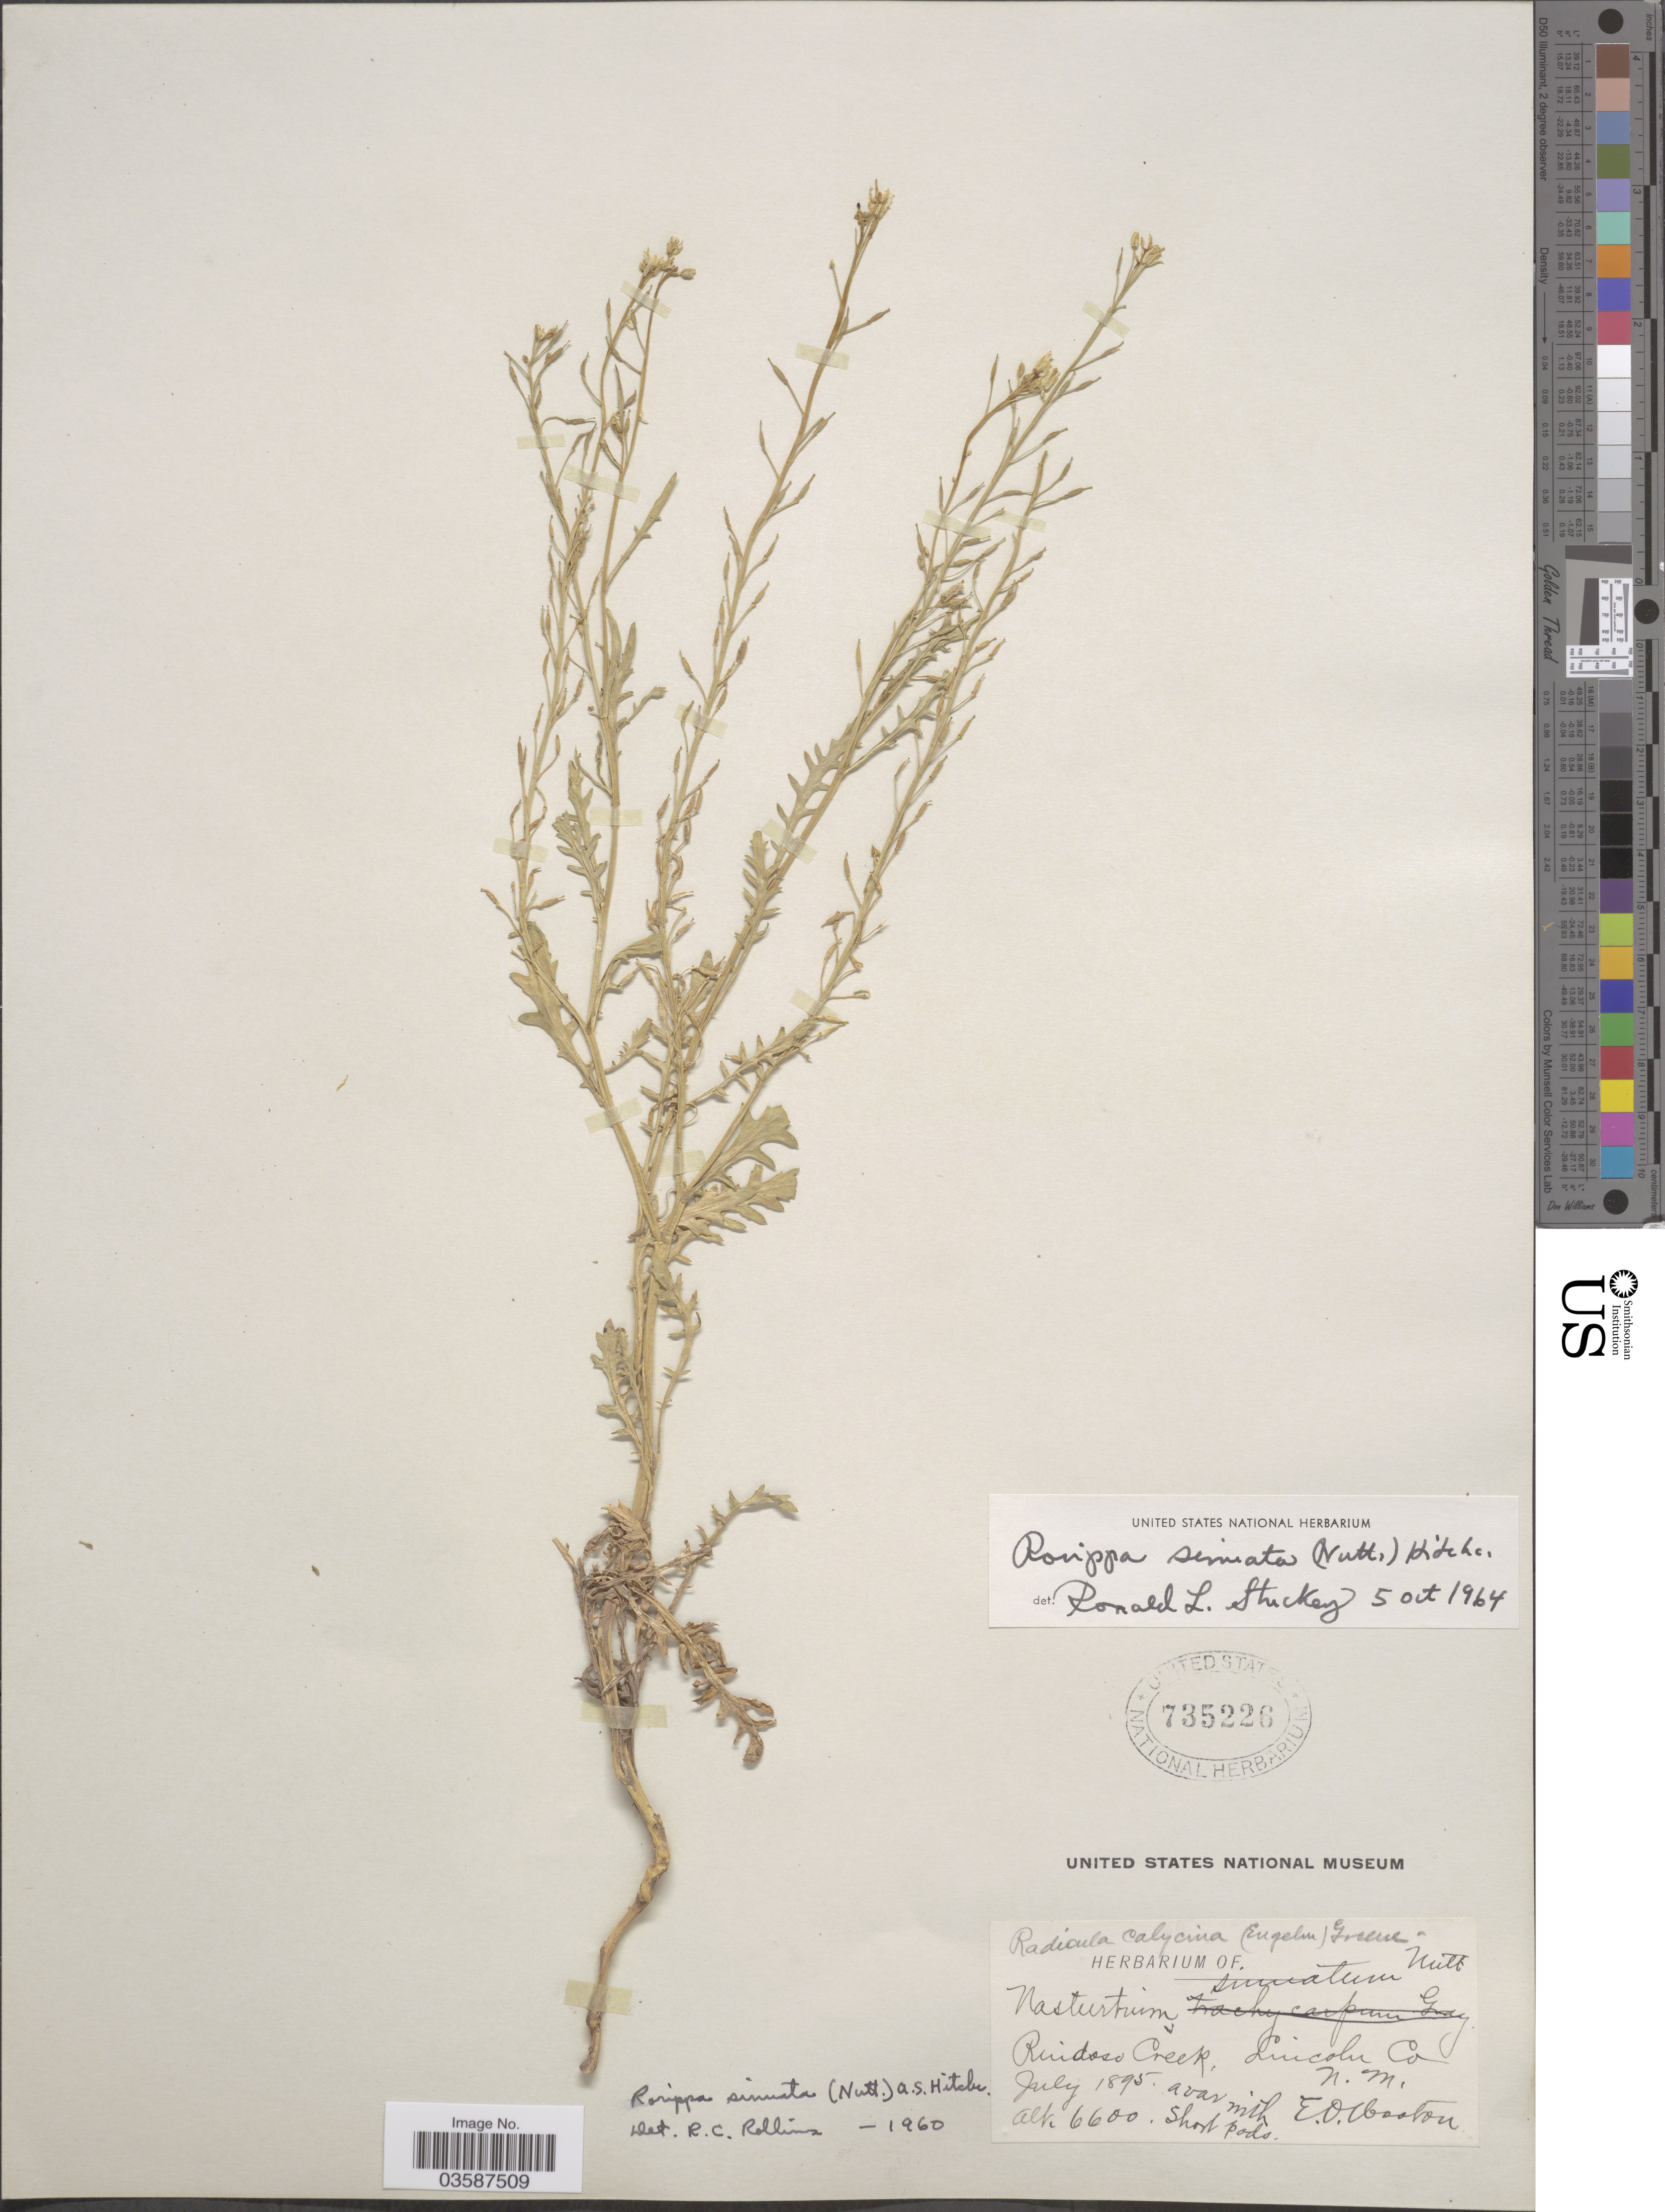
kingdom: Plantae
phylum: Tracheophyta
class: Magnoliopsida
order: Brassicales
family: Brassicaceae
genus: Rorippa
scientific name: Rorippa sinuata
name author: (Nutt.) Hitchc.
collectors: E. O. Wooton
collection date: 1895-07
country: United States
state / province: New Mexico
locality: Ruidoso Creek, Lincoln Co.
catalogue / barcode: US 735226